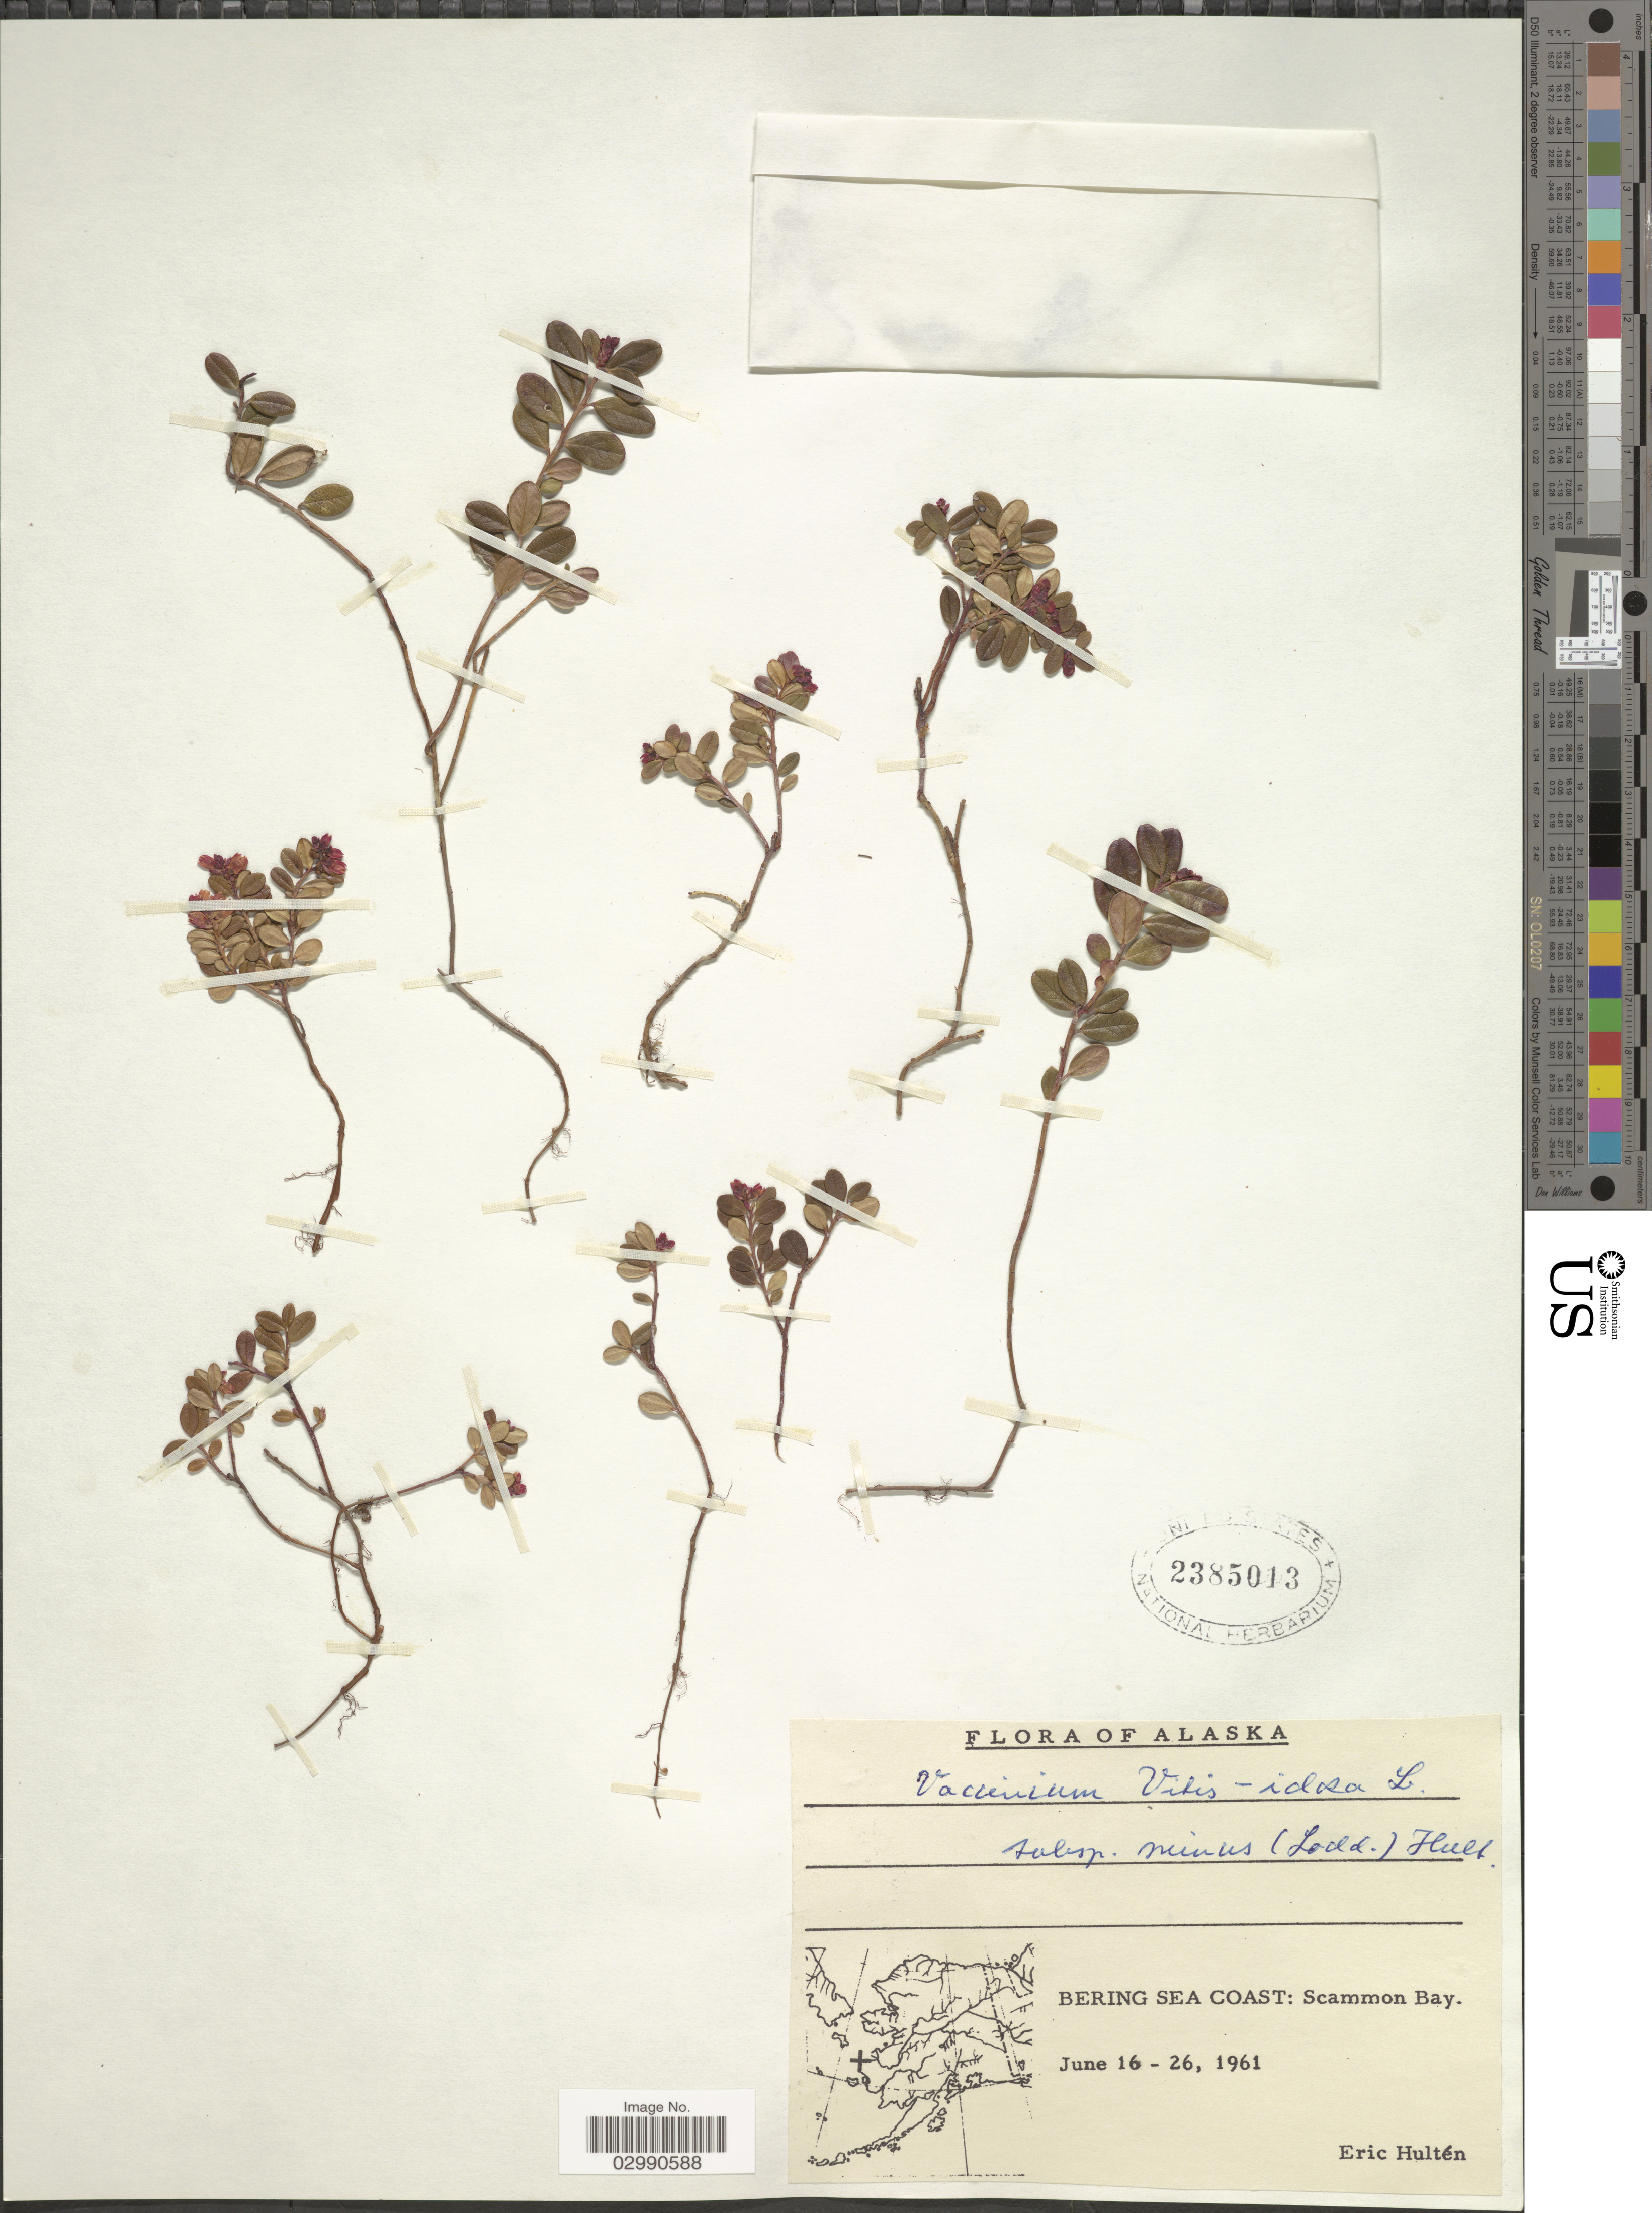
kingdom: Plantae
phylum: Tracheophyta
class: Magnoliopsida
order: Ericales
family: Ericaceae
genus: Vaccinium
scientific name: Vaccinium vitis-idaea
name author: L.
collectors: E. G. Hultén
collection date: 1961-06-16/1961-06-26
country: United States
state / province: Alaska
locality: Bering Sea Coast: Scammon Bay.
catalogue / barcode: US 2385013